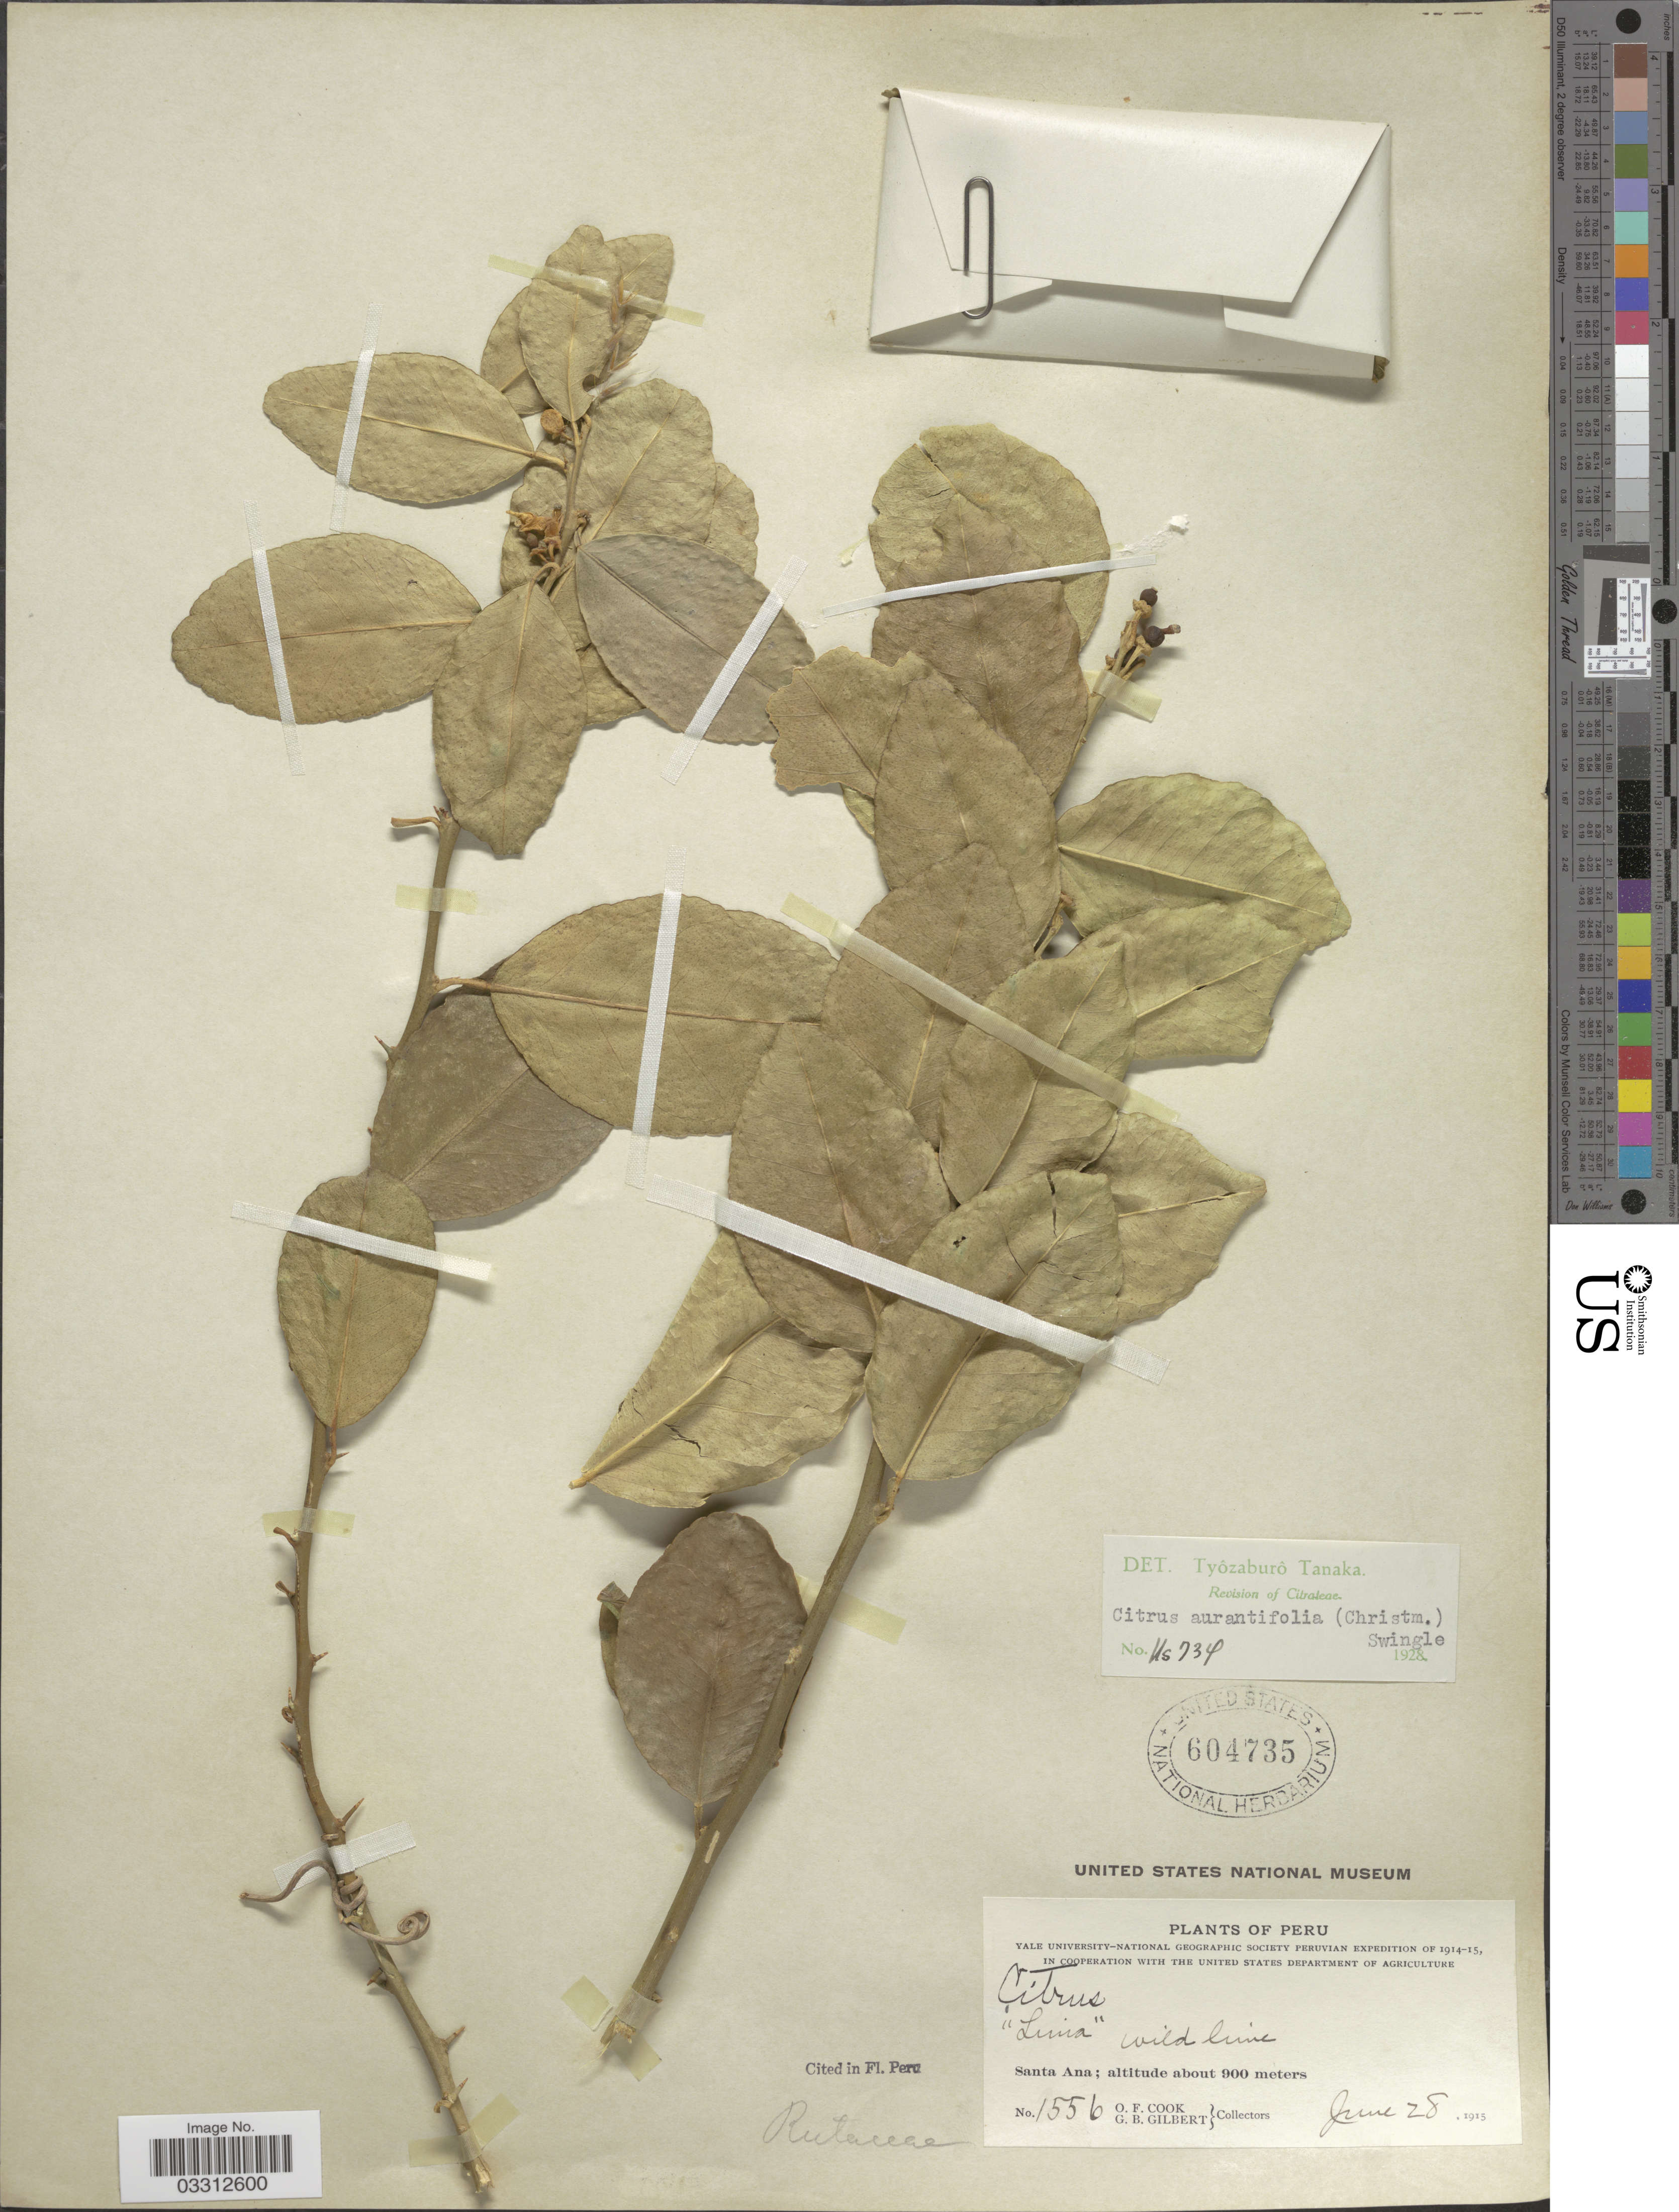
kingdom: Plantae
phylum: Tracheophyta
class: Magnoliopsida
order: Sapindales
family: Rutaceae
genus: Citrus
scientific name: Citrus x aurantifolia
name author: (Christm.) Swingle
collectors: O. F. Cook & G. B. Gilbert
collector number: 1556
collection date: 1915-06-28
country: Peru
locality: Santa Ana.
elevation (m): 900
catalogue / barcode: US 604735